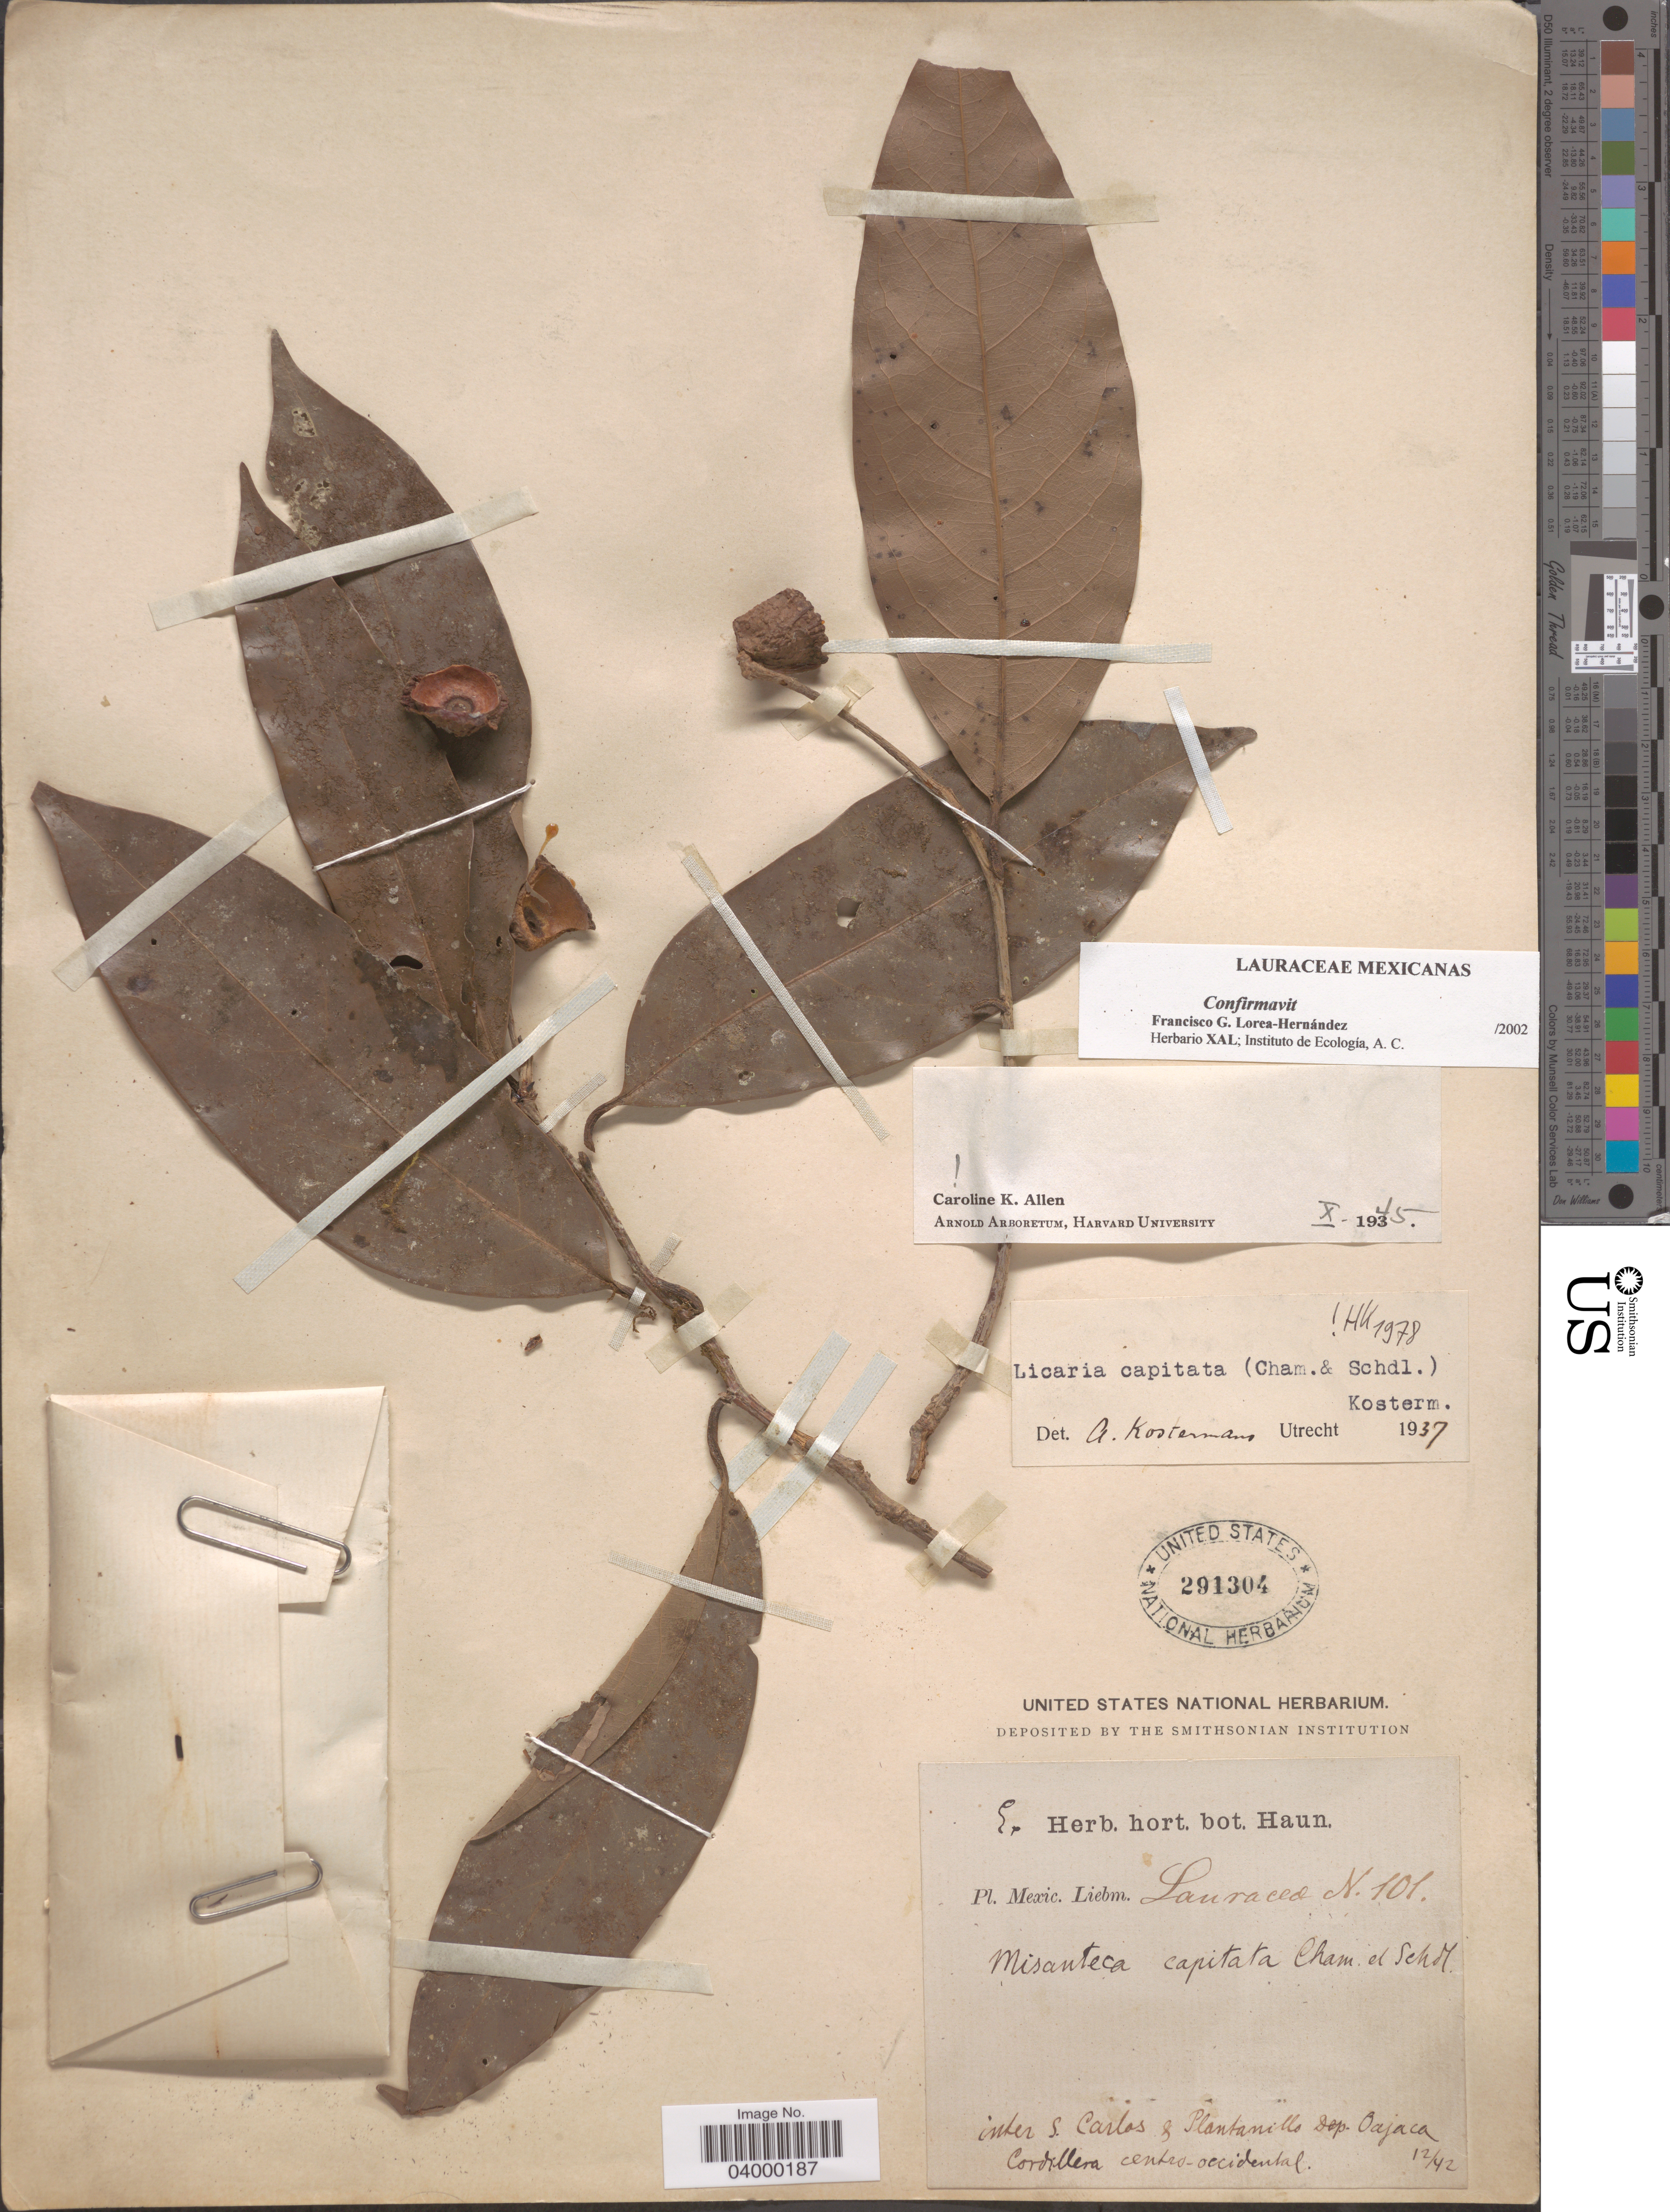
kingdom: Plantae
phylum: Tracheophyta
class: Magnoliopsida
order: Laurales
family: Lauraceae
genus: Licaria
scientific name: Licaria capitata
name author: (Schltdl. & Cham.) Kosterm.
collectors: Liebm.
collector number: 101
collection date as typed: Transcribed d/m/y: /12/42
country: Mexico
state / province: Oaxaca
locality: Inter S. Carlos & Plantanillo Dep. Oajaca. Cordillera centro-occidental.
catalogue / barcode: US 291304